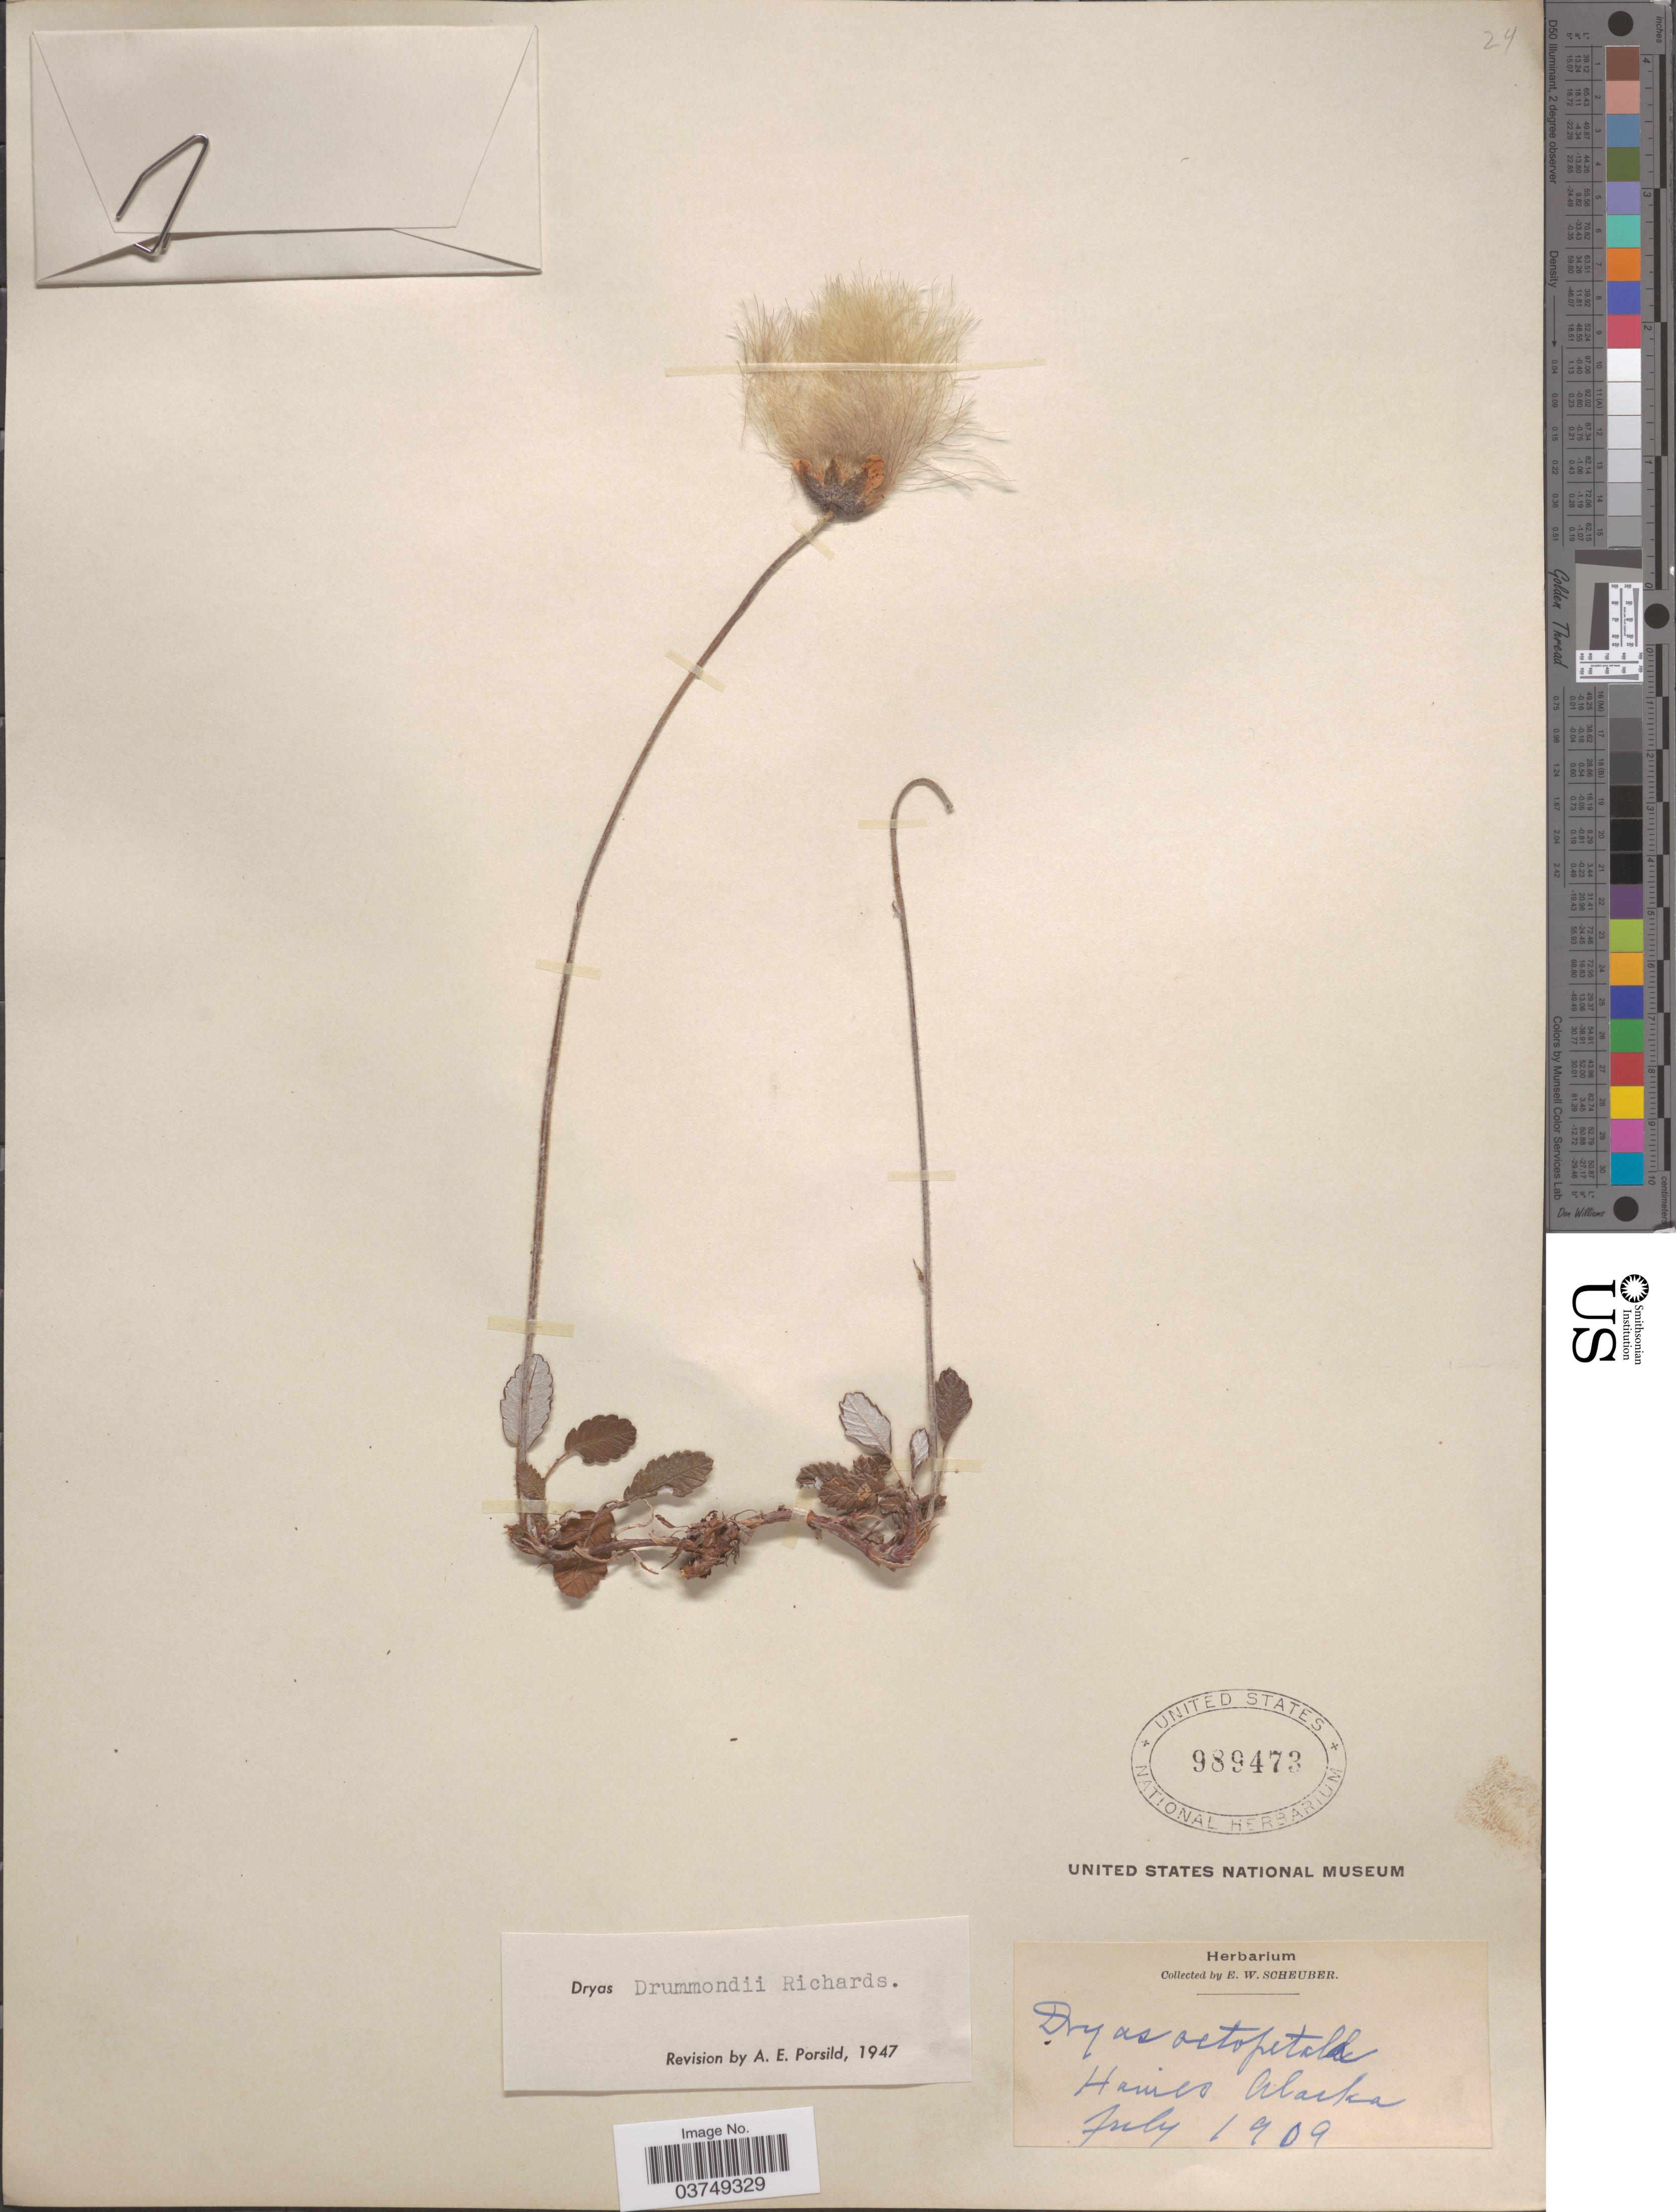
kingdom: Plantae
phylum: Tracheophyta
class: Magnoliopsida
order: Rosales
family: Rosaceae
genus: Dryas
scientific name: Dryas drummondii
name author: Hook. & Richardson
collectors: E. Scheuber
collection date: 1909-07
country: United States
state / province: Alaska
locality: Haines.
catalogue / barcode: US 989473